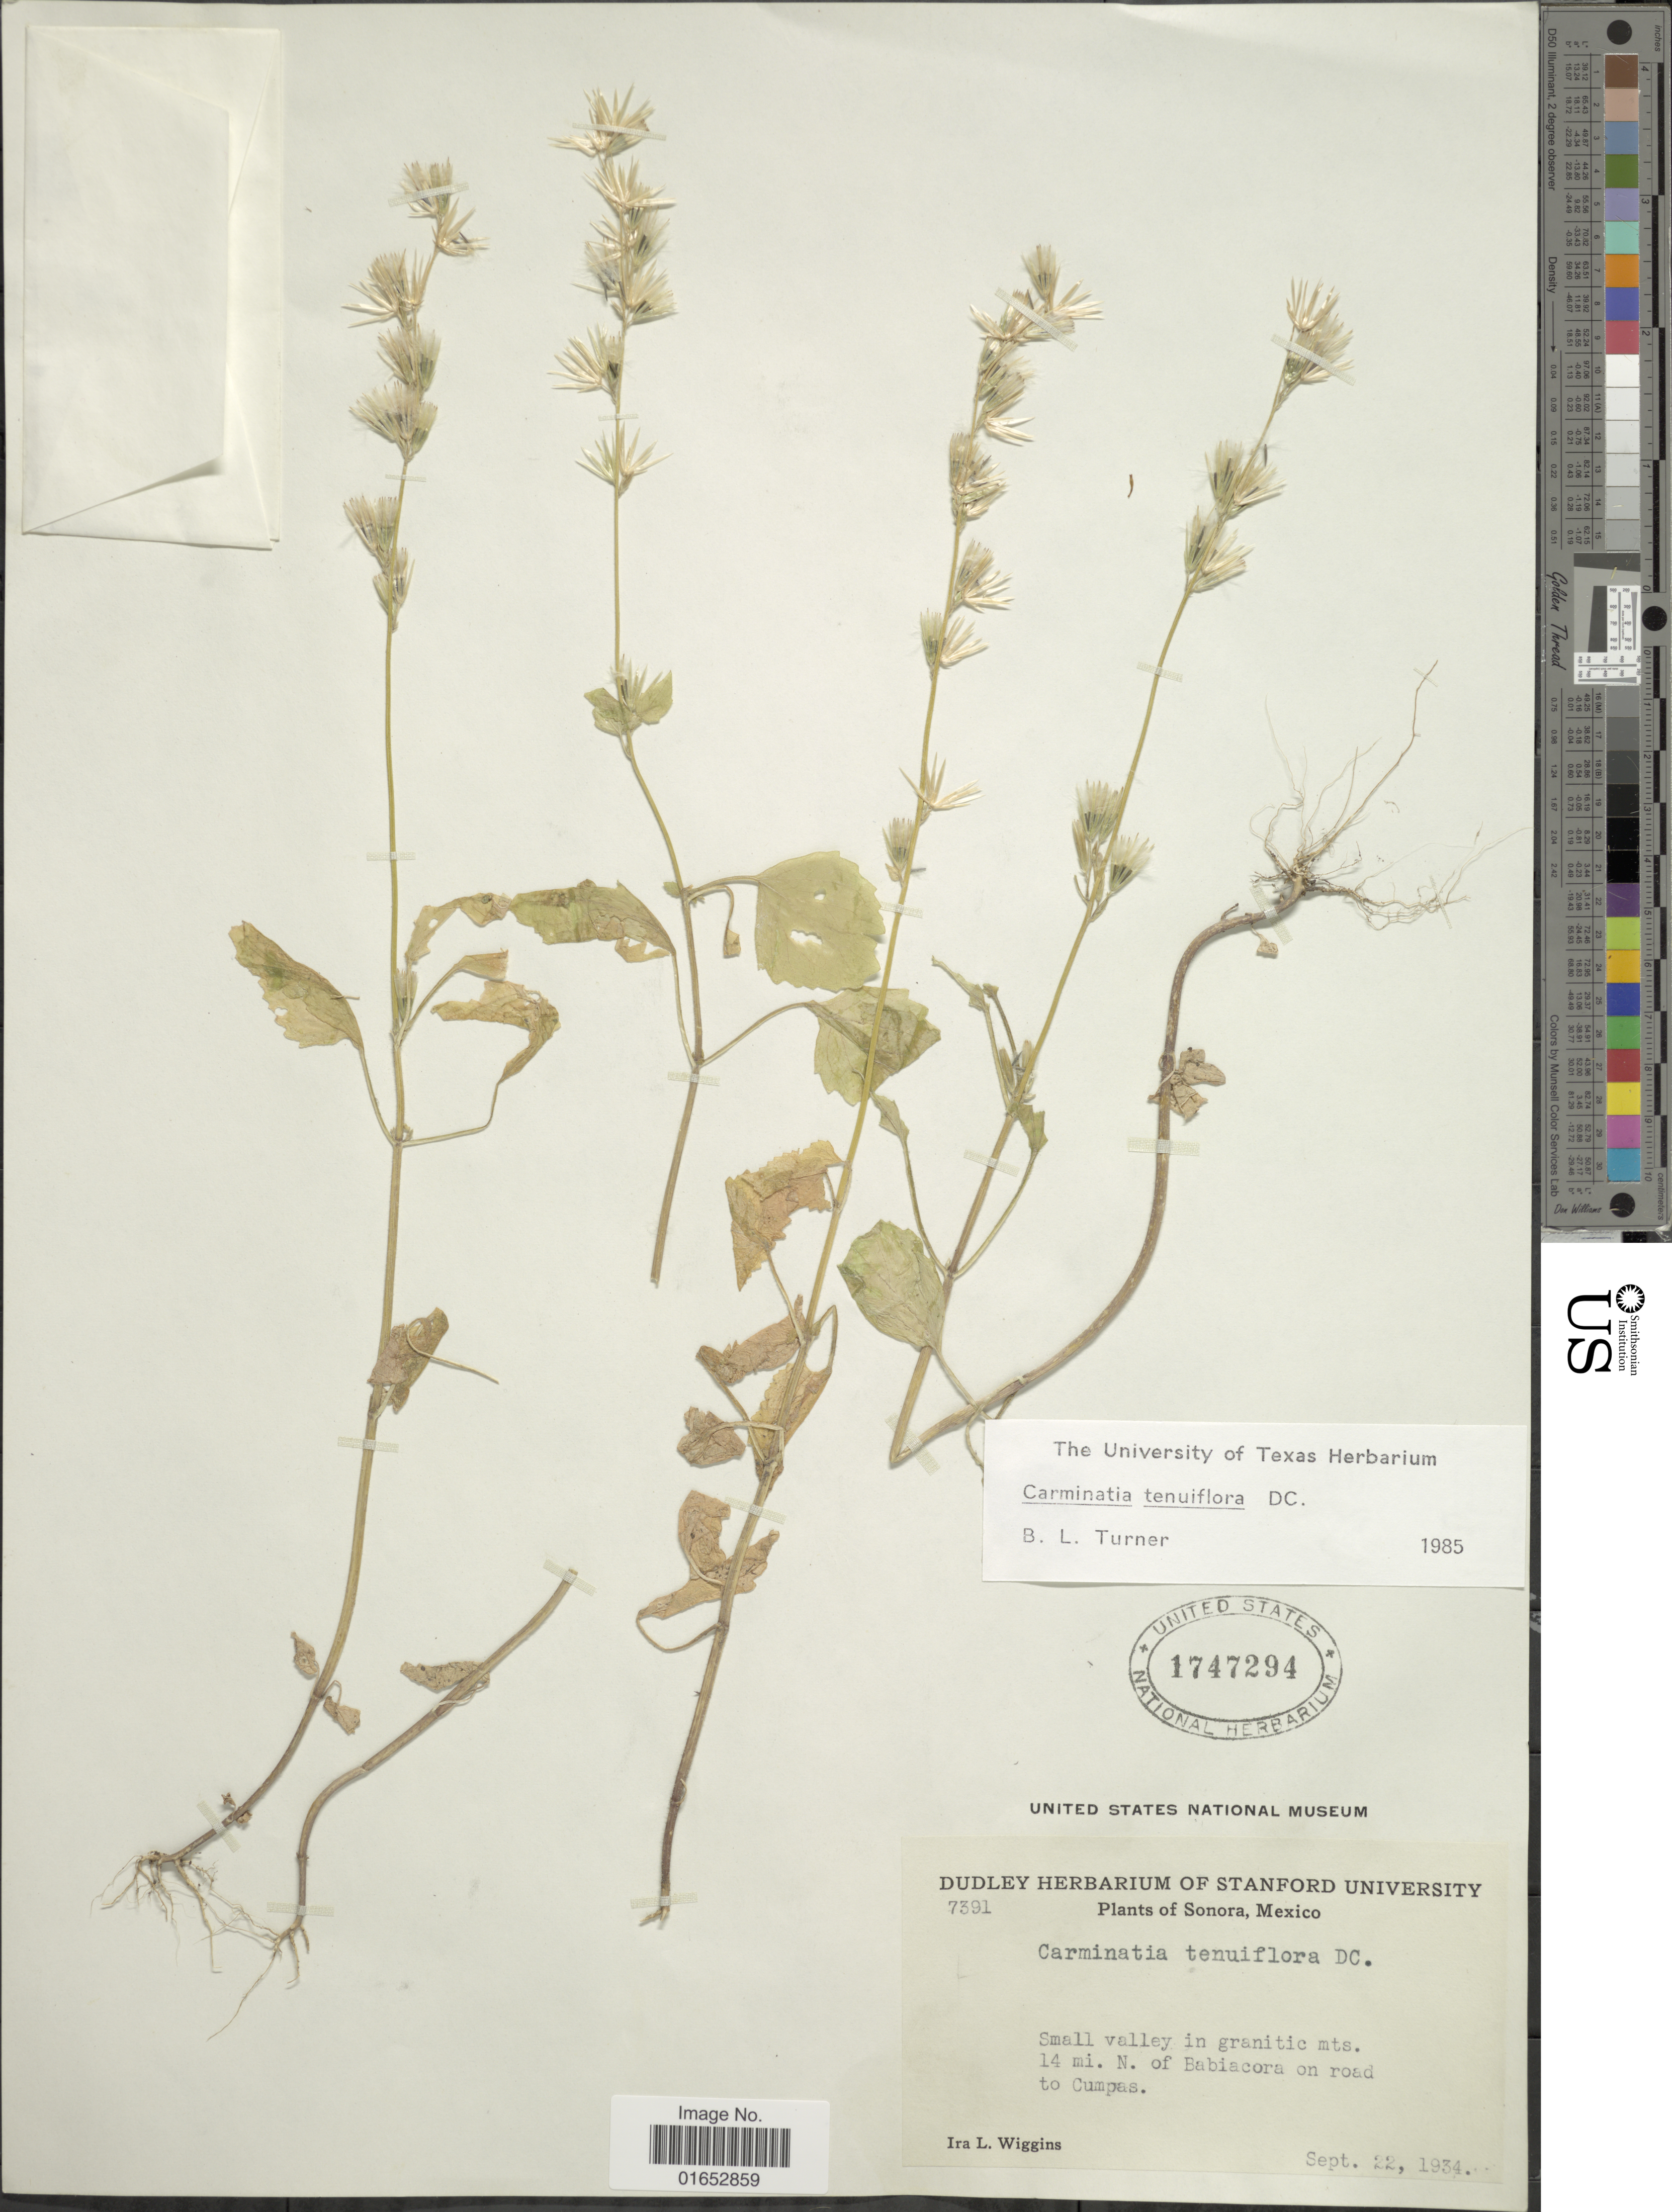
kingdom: Plantae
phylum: Tracheophyta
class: Magnoliopsida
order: Asterales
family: Asteraceae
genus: Carminatia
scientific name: Carminatia tenuiflora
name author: DC.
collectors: I. L. Wiggins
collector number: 7391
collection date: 1934-09-22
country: Mexico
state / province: Sonora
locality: Small valley in granitic mts., 14 mi. N of Babiacora on road to Cumpas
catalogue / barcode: US 1747294